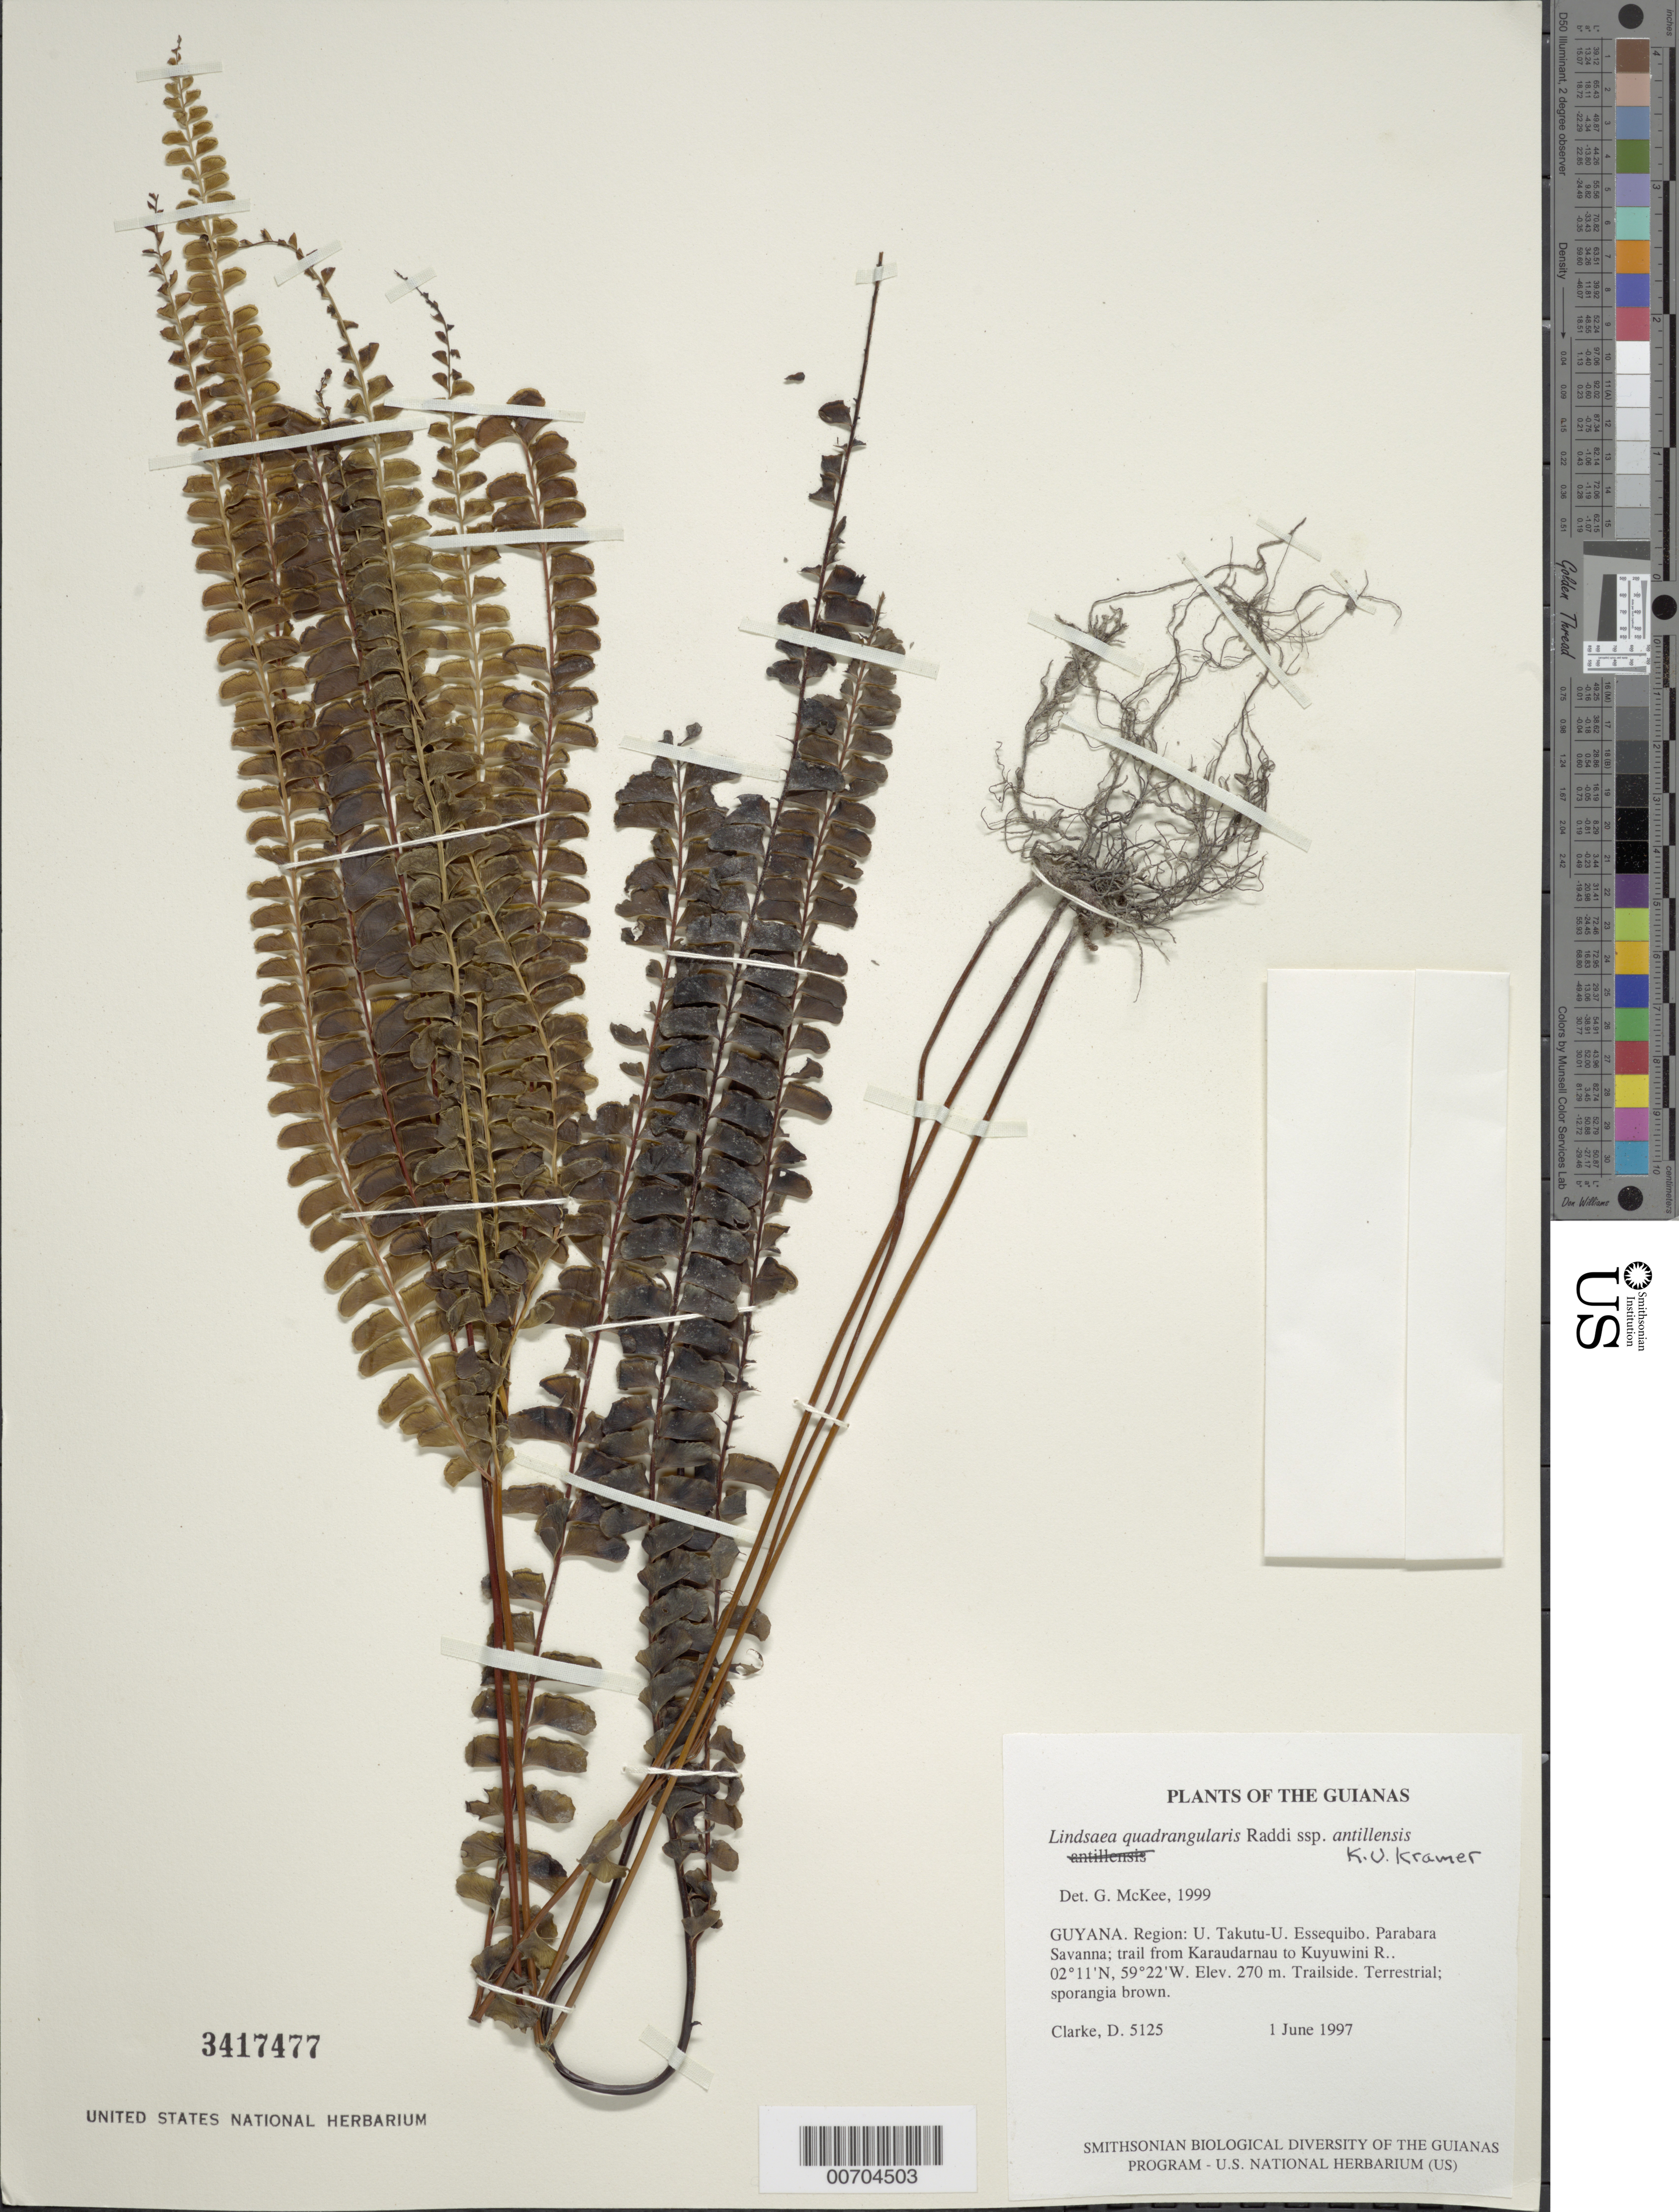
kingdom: Plantae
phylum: Tracheophyta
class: Polypodiopsida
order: Polypodiales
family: Lindsaeaceae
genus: Lindsaea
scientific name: Lindsaea quadrangularis subsp. antillensis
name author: K.U. Kramer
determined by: McKee, G. S., (US), NMNH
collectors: H. D. Clarke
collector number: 5125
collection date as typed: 1 June 1997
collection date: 1997-06-01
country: Guyana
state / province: U. Takutu-U. Essequibo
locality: Parabara Savanna; trail from Karaudarnau to Kuyuwini R.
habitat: Trailside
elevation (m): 270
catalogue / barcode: US 3417477